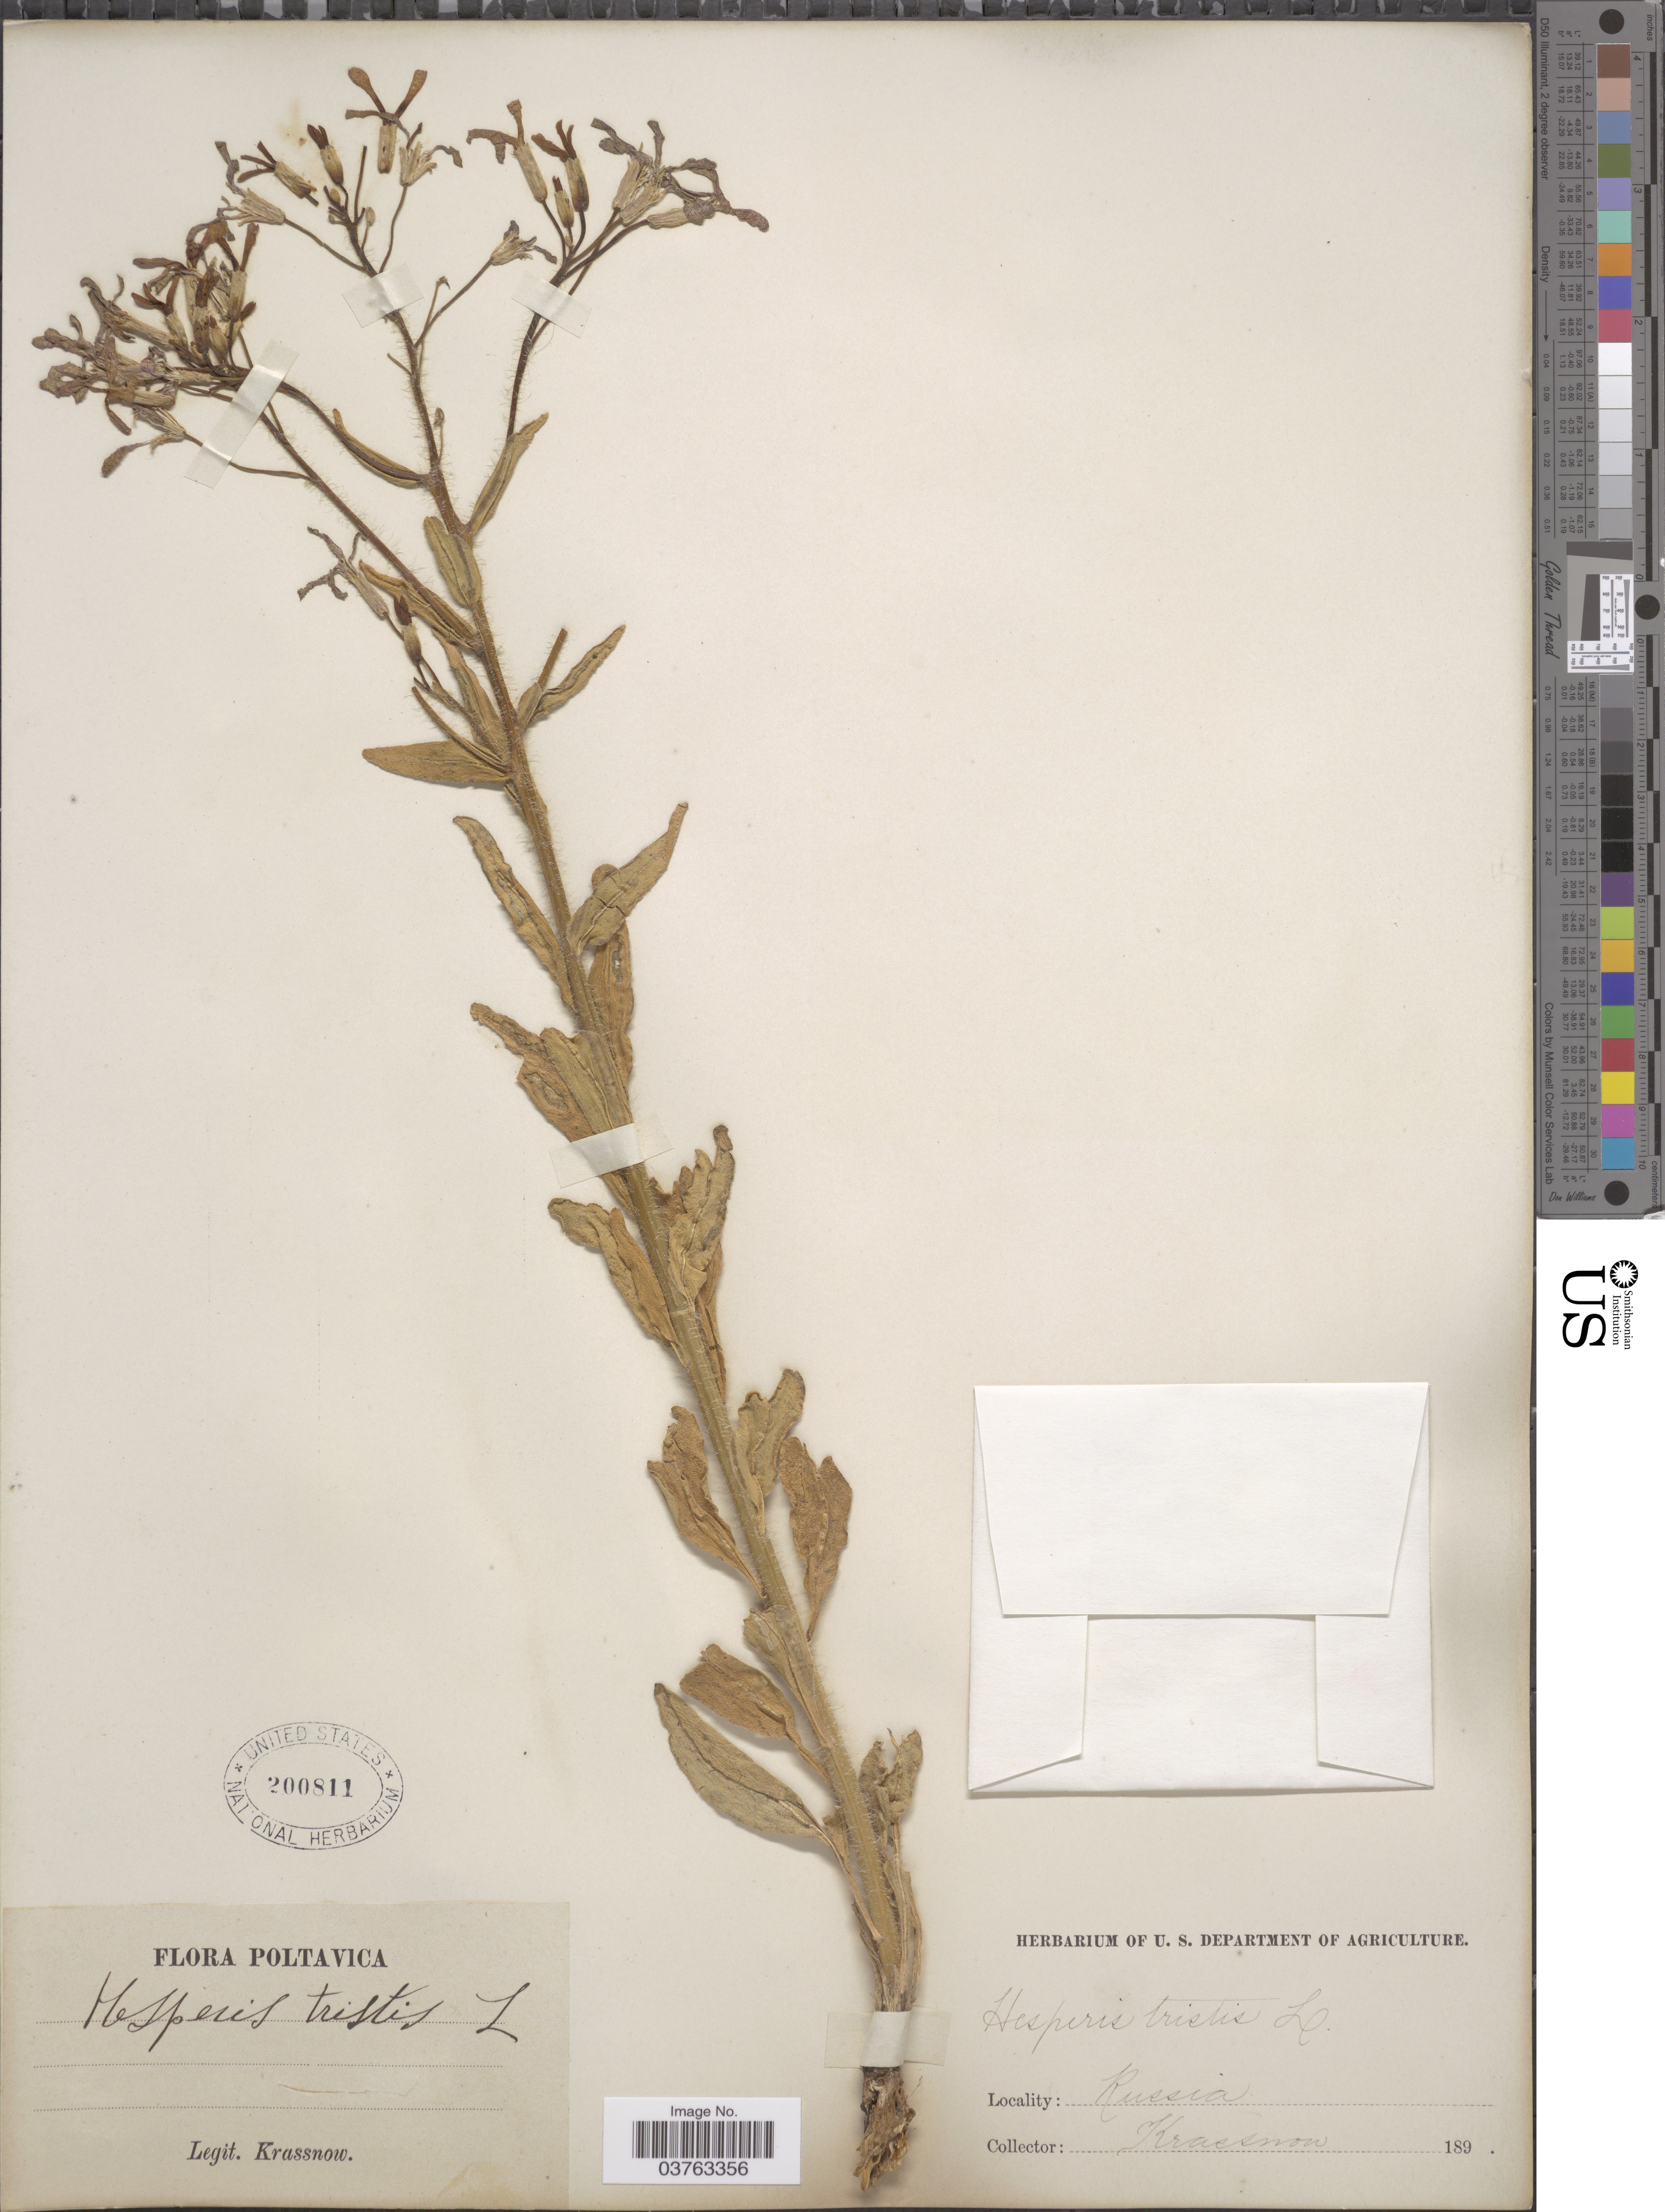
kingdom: Plantae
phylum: Tracheophyta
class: Magnoliopsida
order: Brassicales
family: Brassicaceae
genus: Hesperis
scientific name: Hesperis tristis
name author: L.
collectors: -. Krassnow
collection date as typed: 189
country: Ukraine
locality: Poltavica. Russia.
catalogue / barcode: US 200811